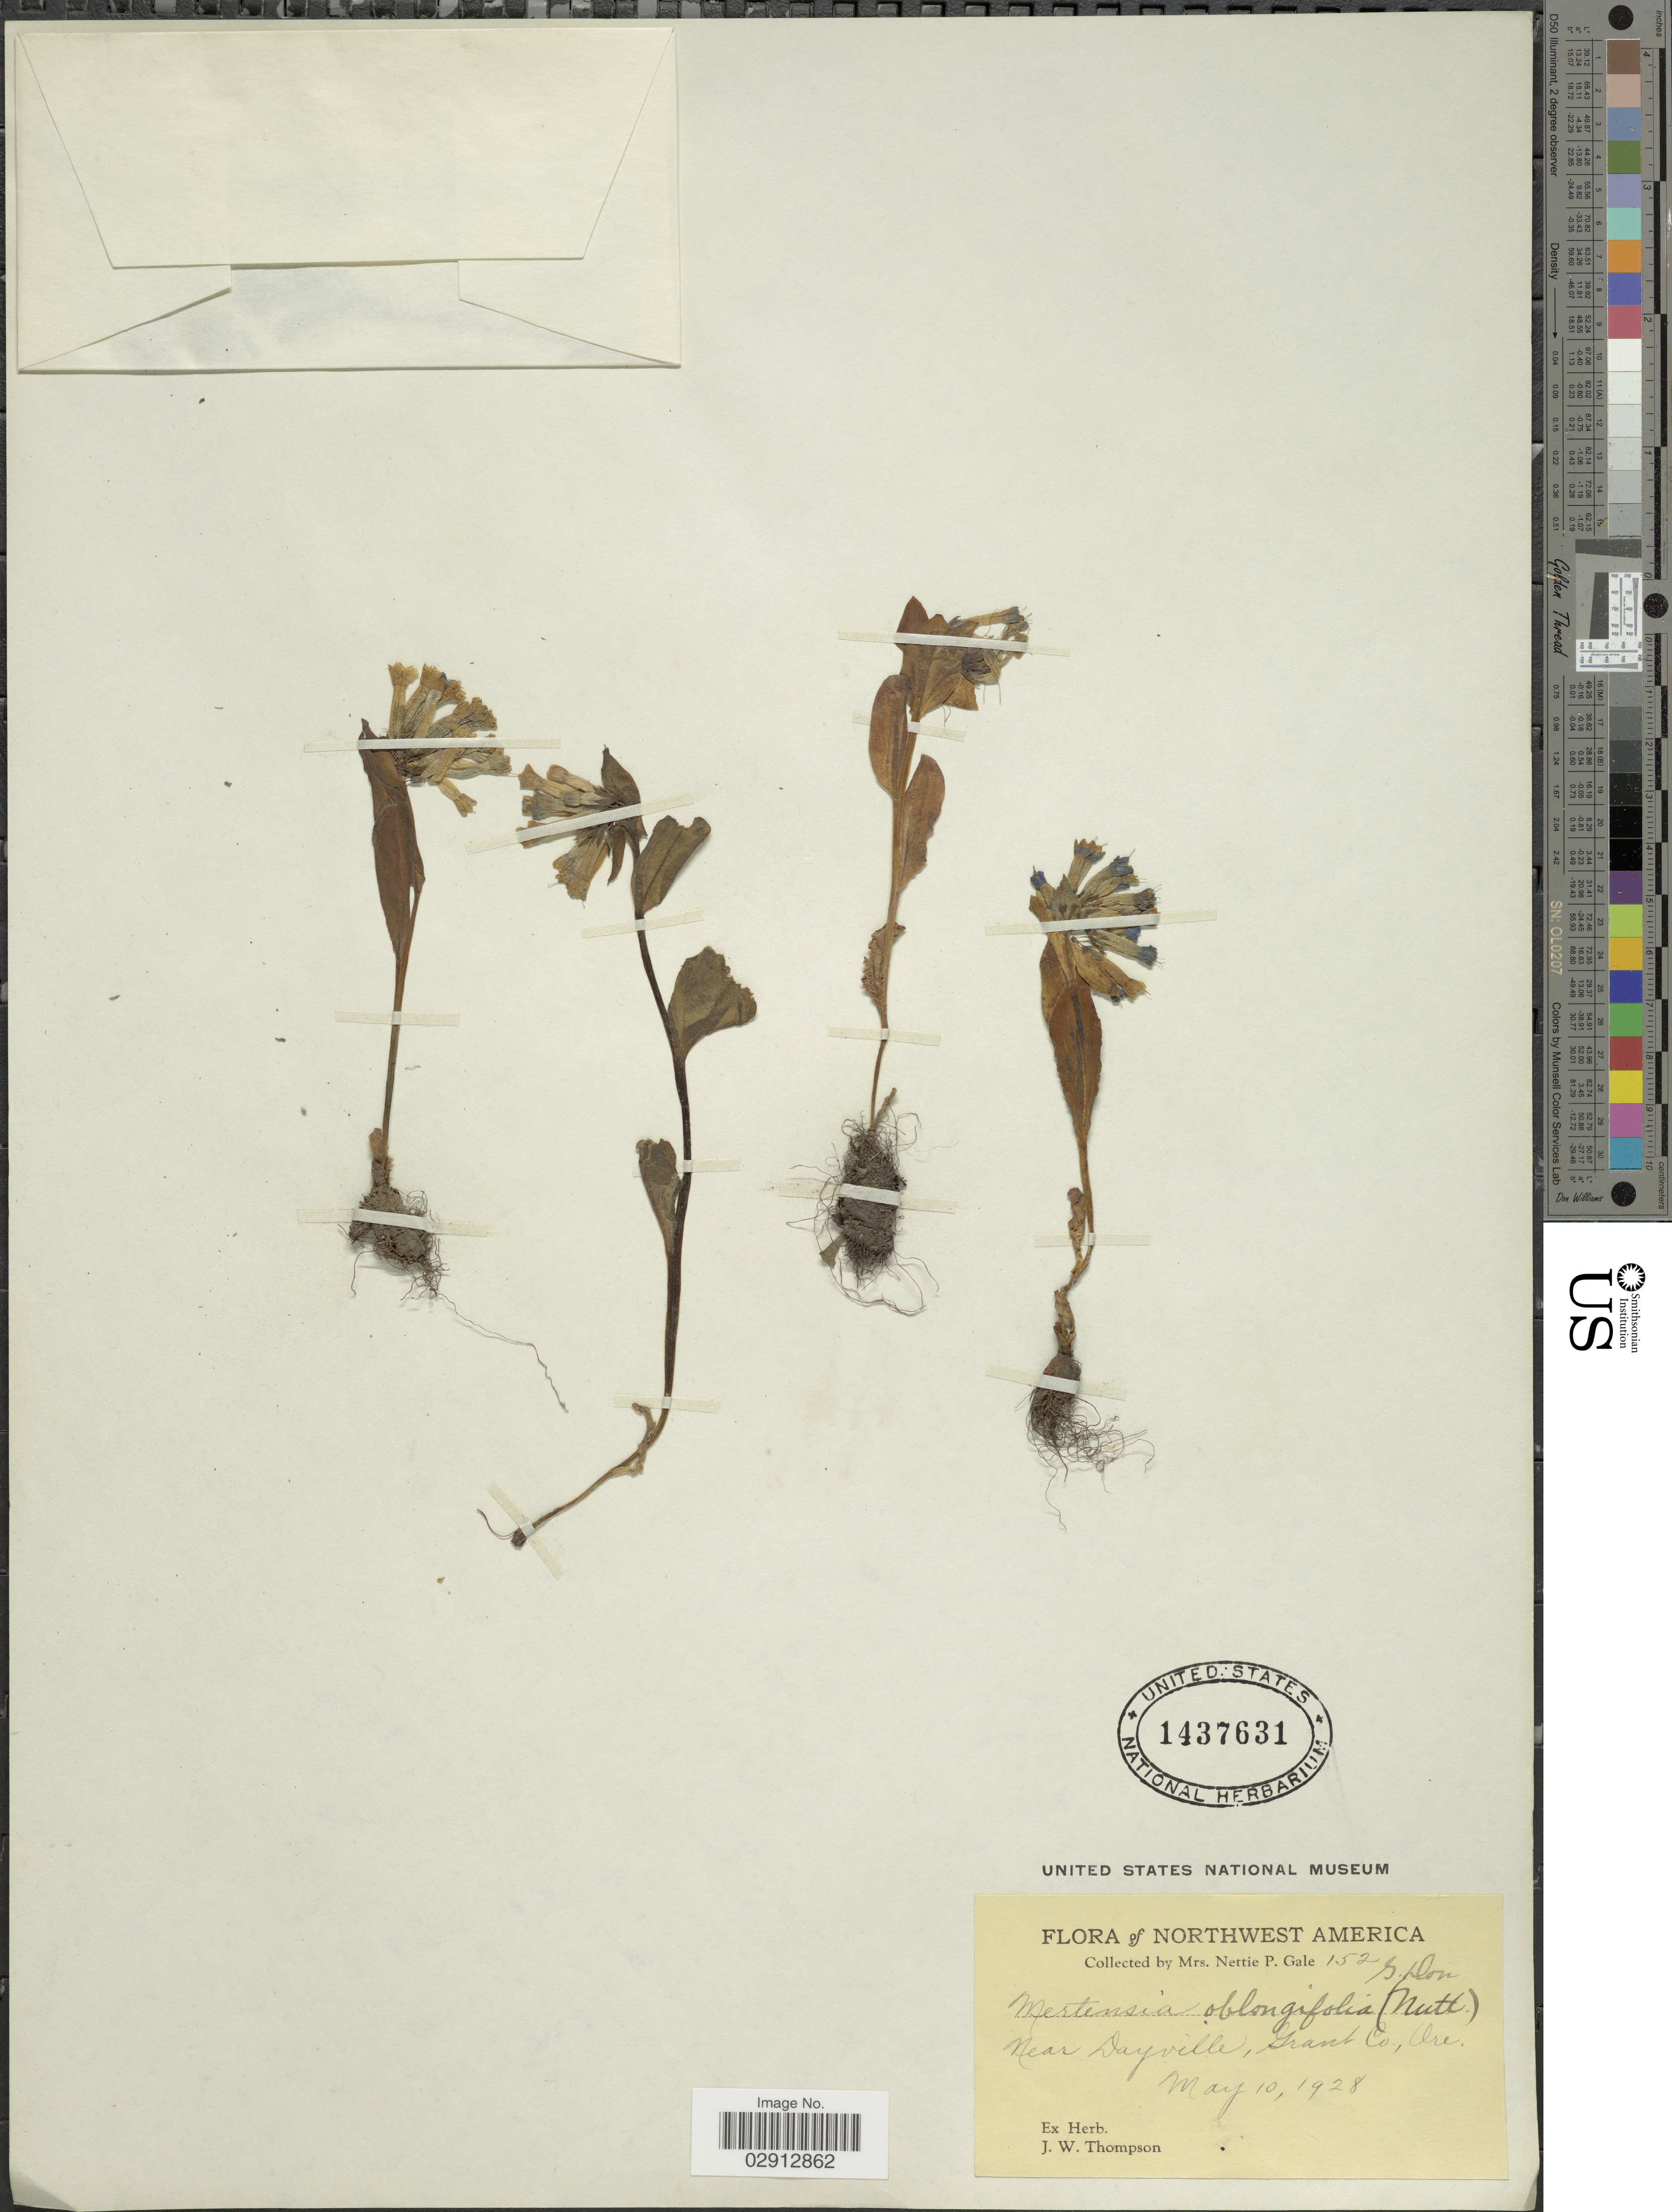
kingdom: Plantae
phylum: Tracheophyta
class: Magnoliopsida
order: Boraginales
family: Boraginaceae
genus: Mertensia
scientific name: Mertensia oblongifolia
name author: (Nutt.) G. Don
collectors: N. Gale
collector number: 152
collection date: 1928-05-10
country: United States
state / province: Oregon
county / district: Grant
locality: Northwest America. Near Dayville, Grant Co.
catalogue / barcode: US 1437631